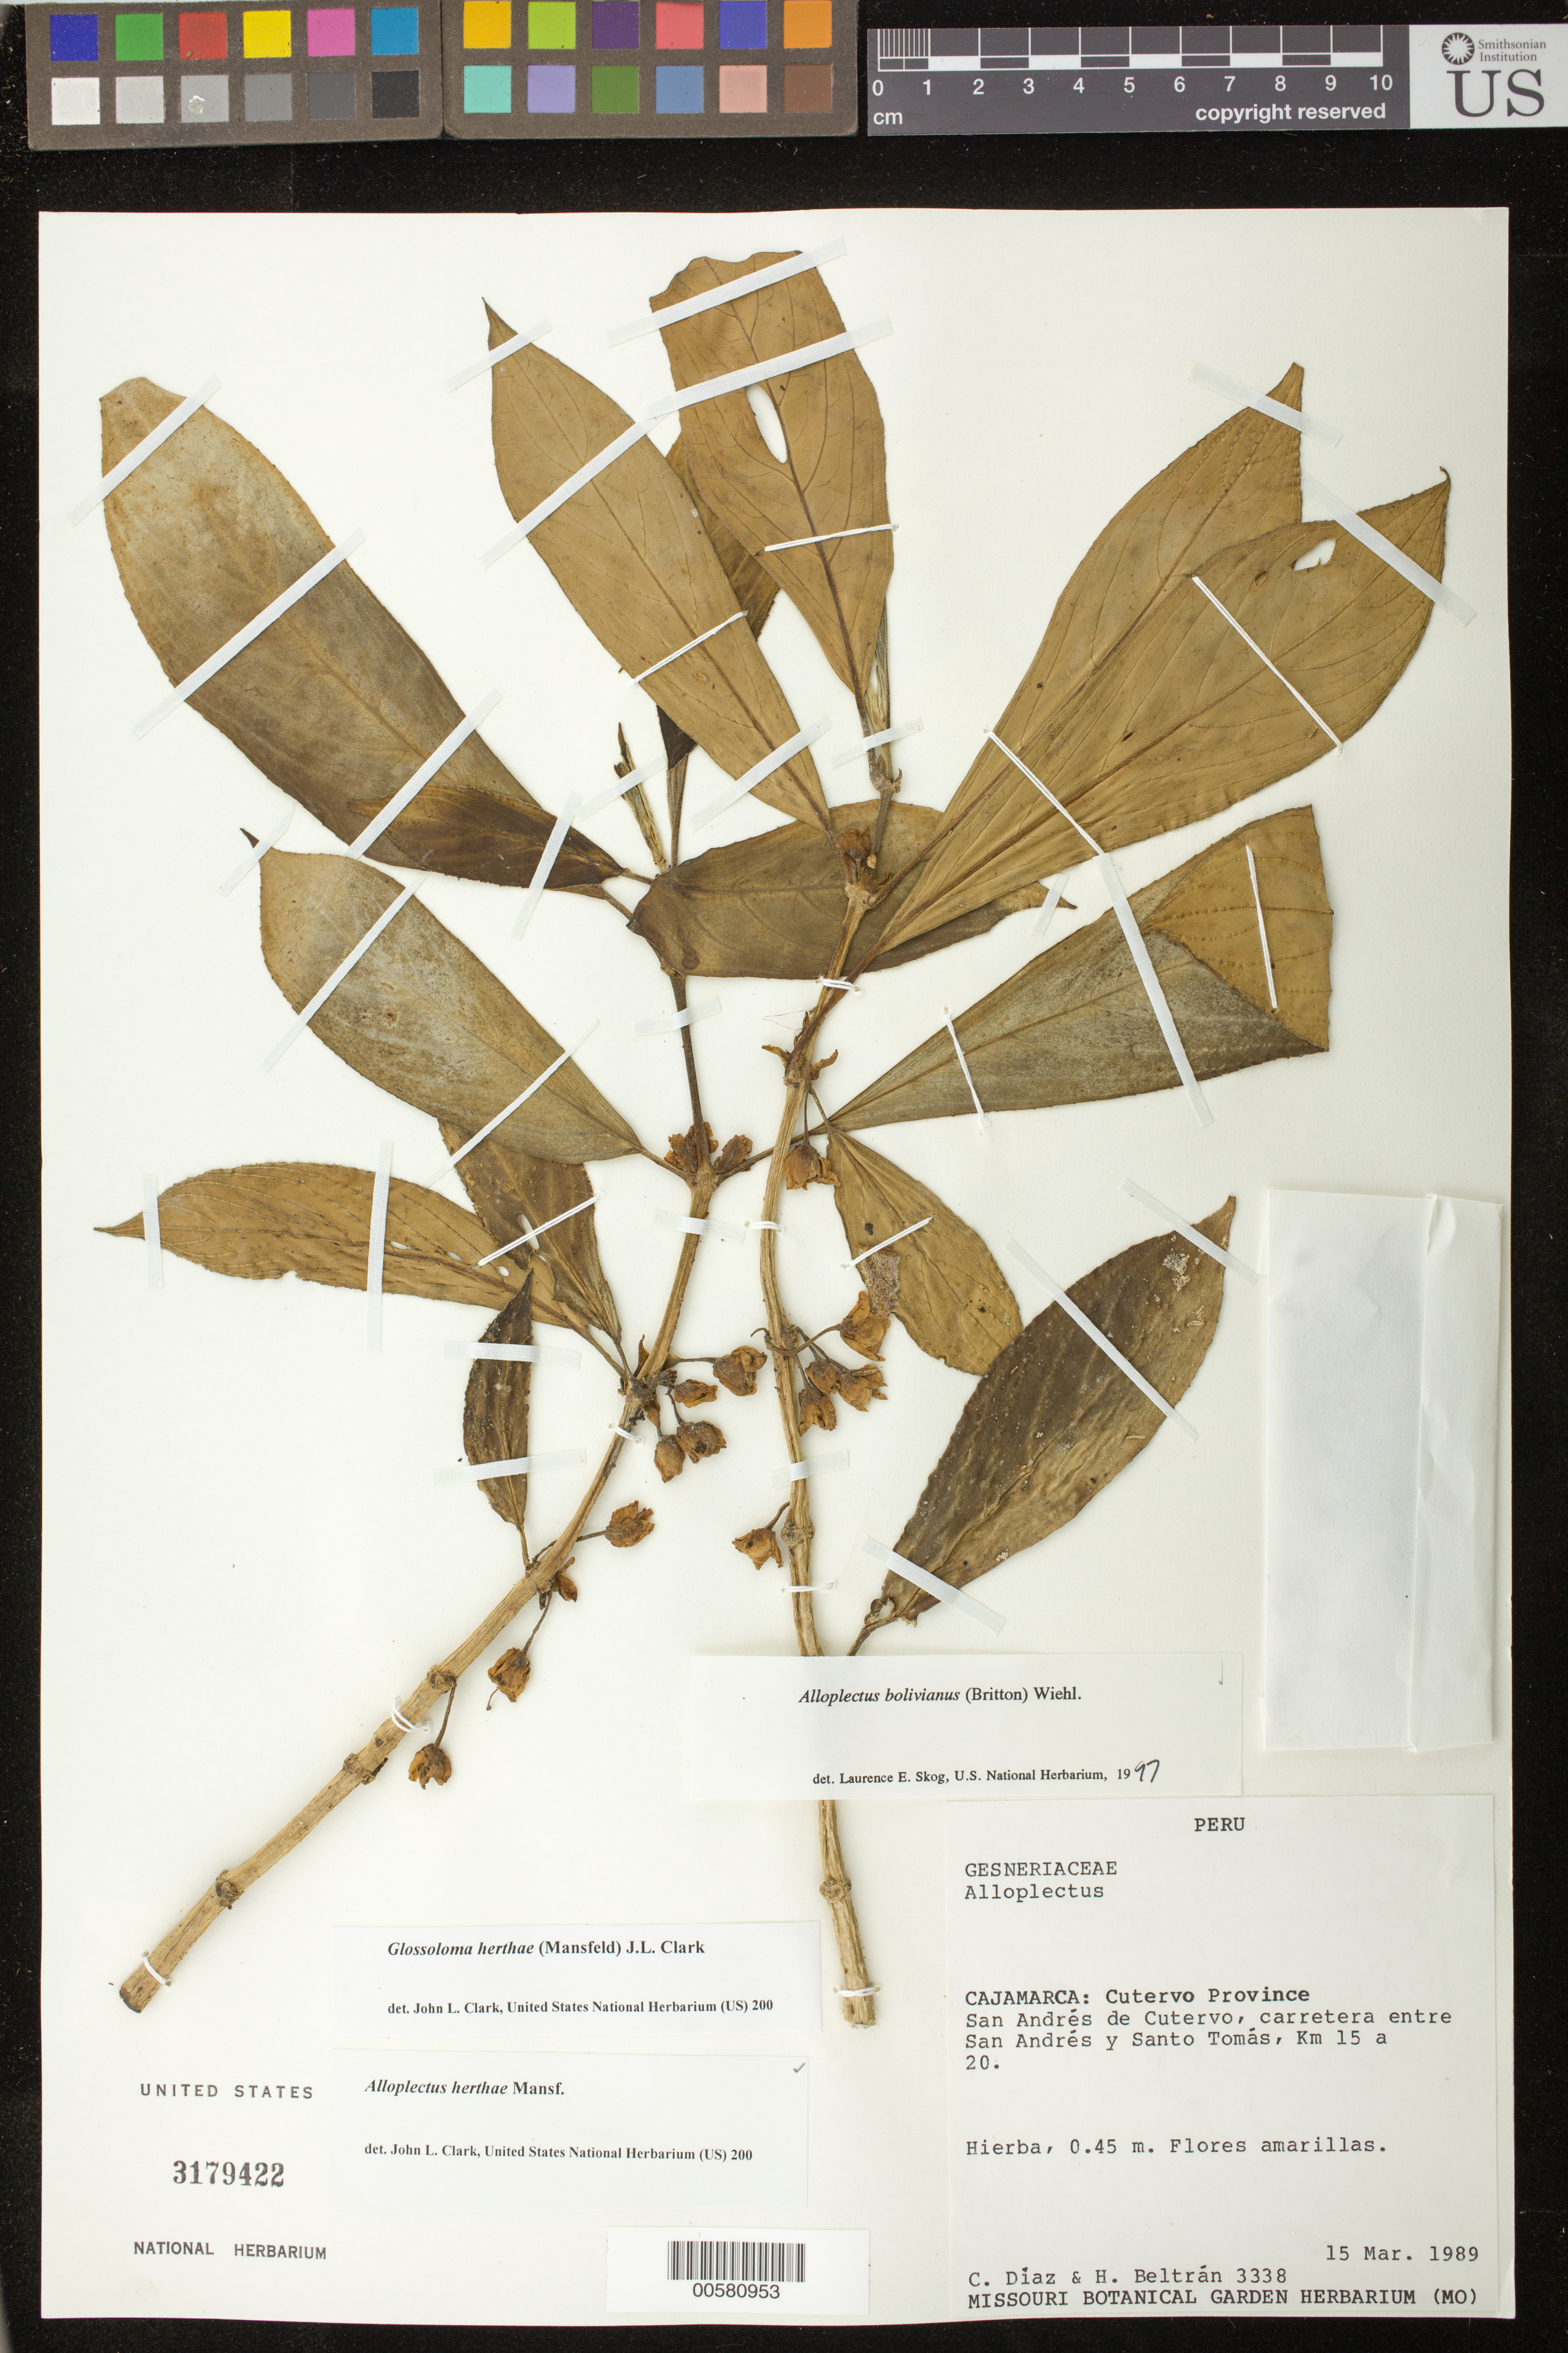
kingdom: Plantae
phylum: Tracheophyta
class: Magnoliopsida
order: Lamiales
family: Gesneriaceae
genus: Glossoloma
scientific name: Glossoloma herthae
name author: (Mansf.) J.L. Clark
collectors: C. Díaz S. & H. Beltran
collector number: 3338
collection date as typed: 15 Mar 1989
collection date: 1989-03-15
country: Peru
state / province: Cajamarca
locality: Prov. Cutervo; San Andrés de Cutervo, carretera entre San Andrés y Santo Tomás, Km 15 a 20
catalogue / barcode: US 3179422